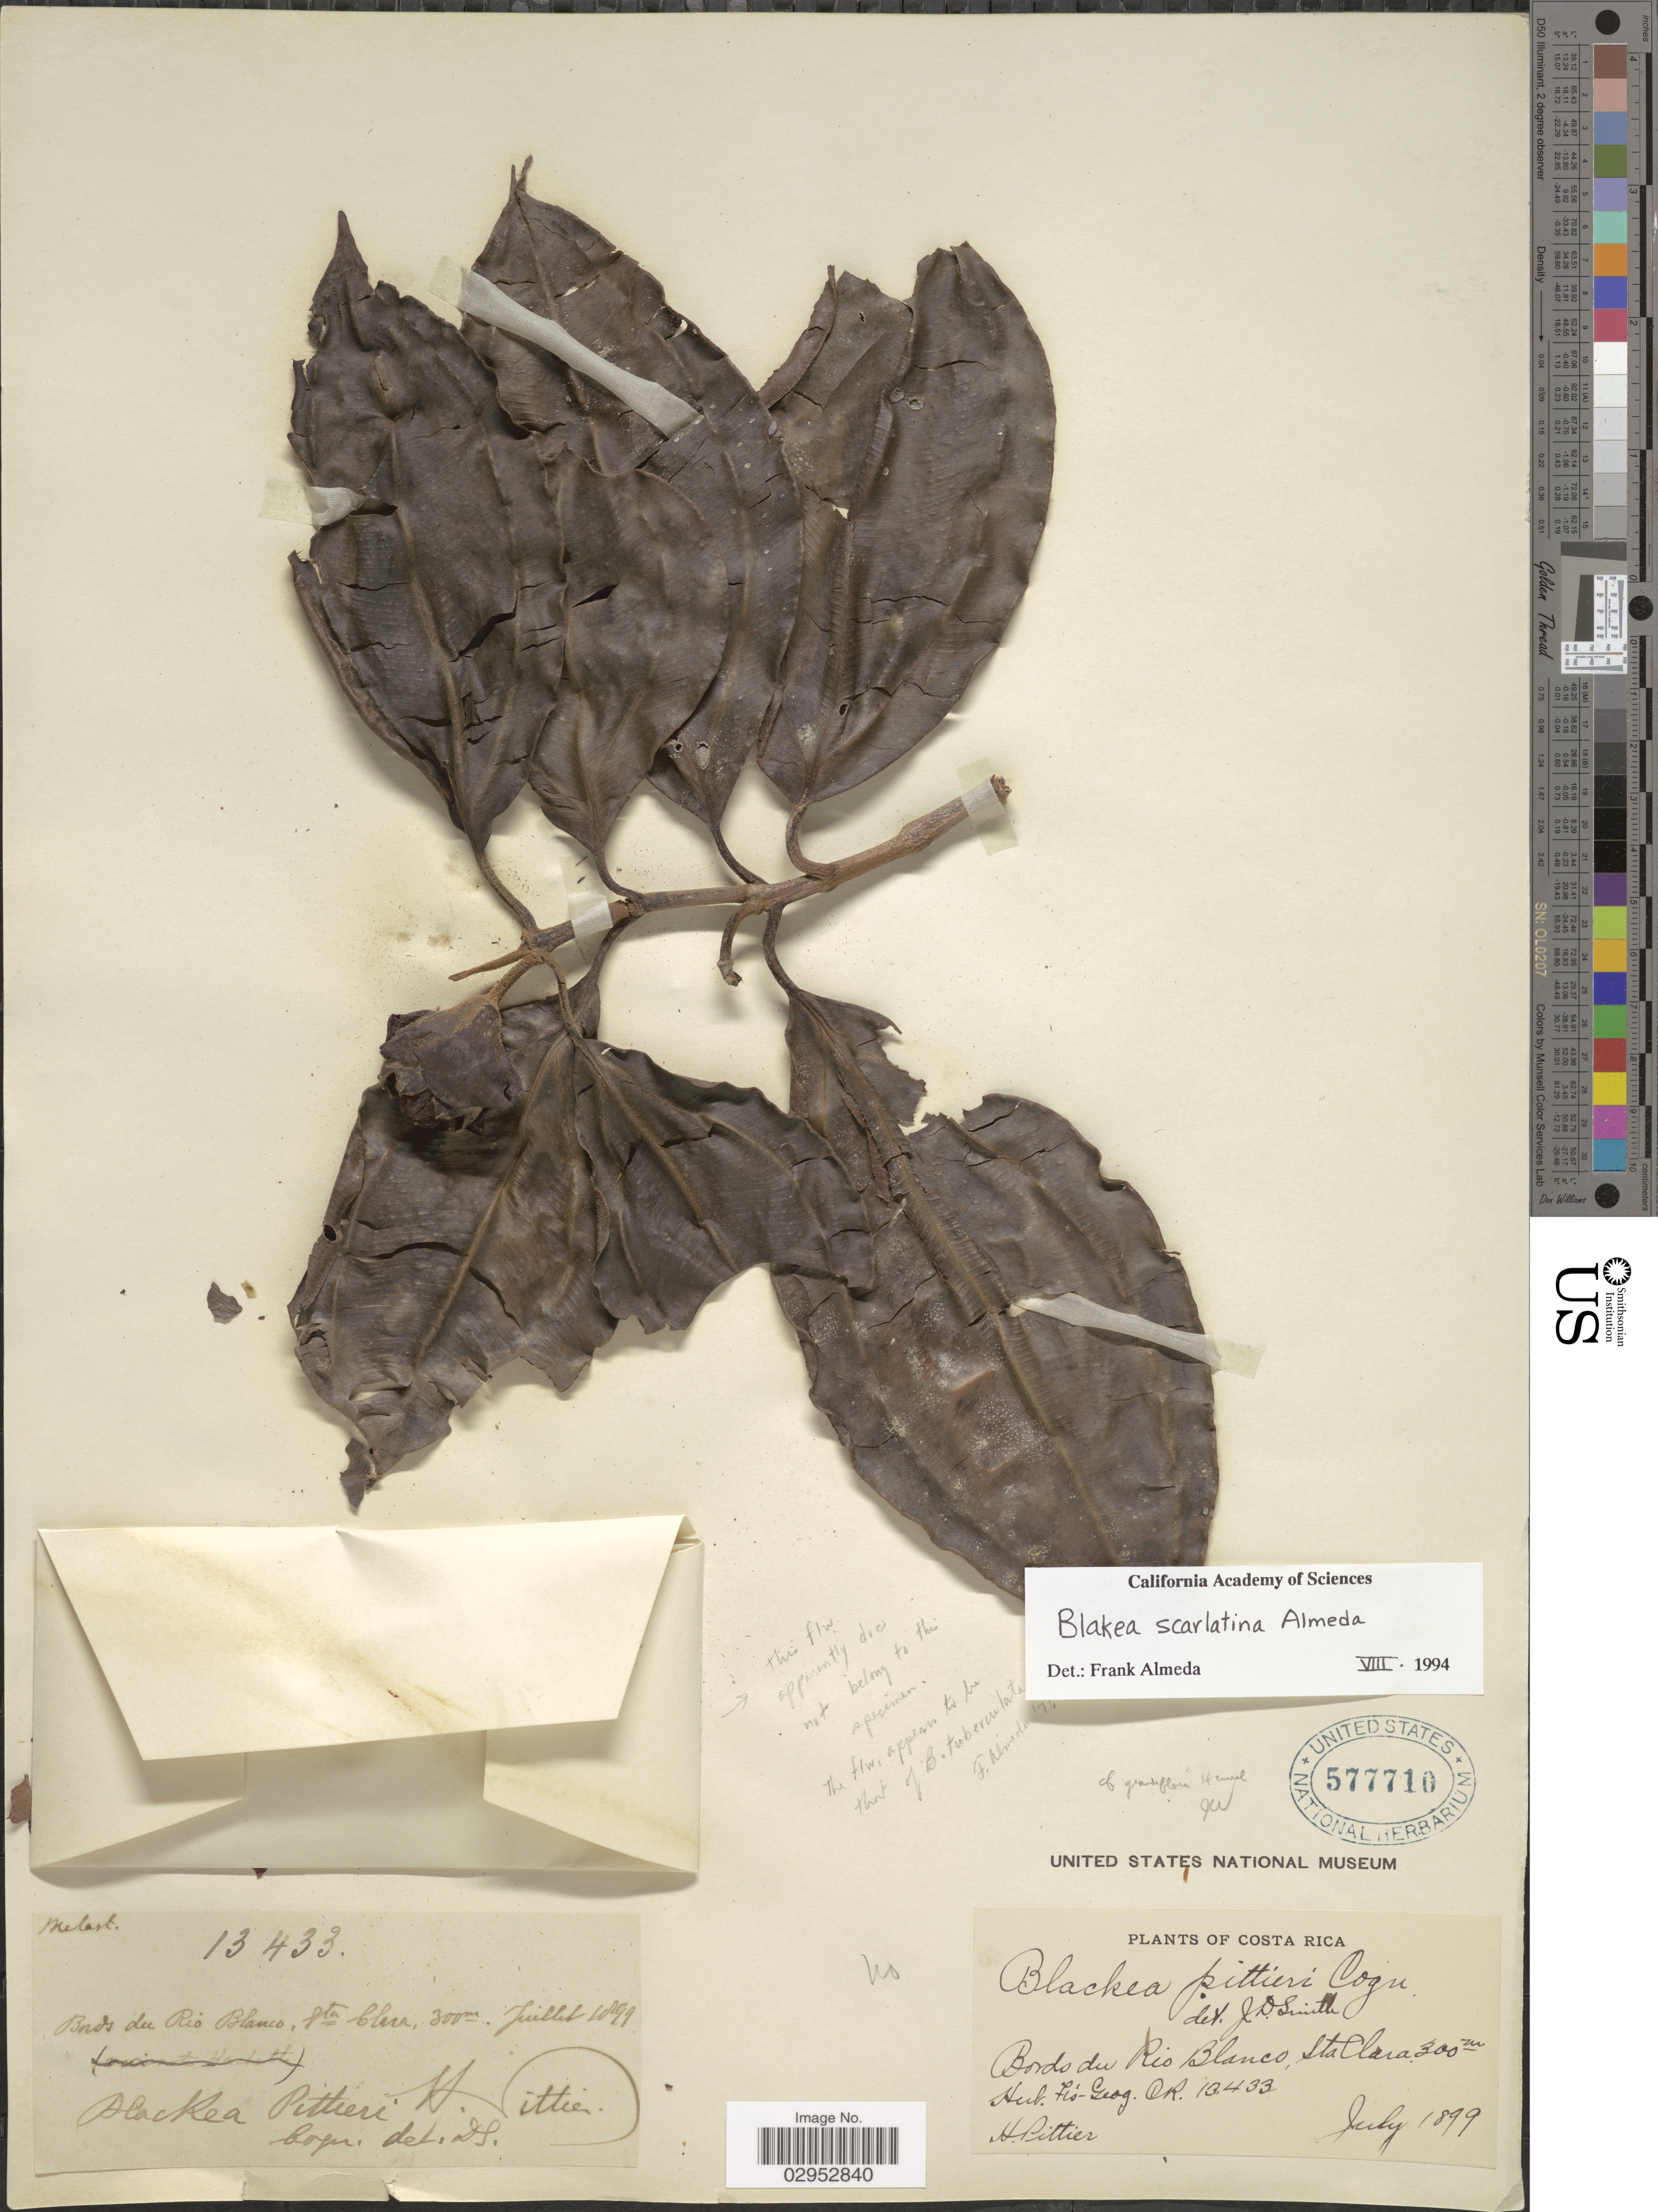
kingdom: Plantae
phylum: Tracheophyta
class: Magnoliopsida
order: Myrtales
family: Melastomataceae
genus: Blakea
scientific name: Blakea scarlatina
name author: Almeda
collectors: H. F. Pittier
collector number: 13433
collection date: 1899-07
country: Costa Rica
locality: Bords du Rio Blanco, Sta Clara.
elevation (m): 300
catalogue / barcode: US 577710